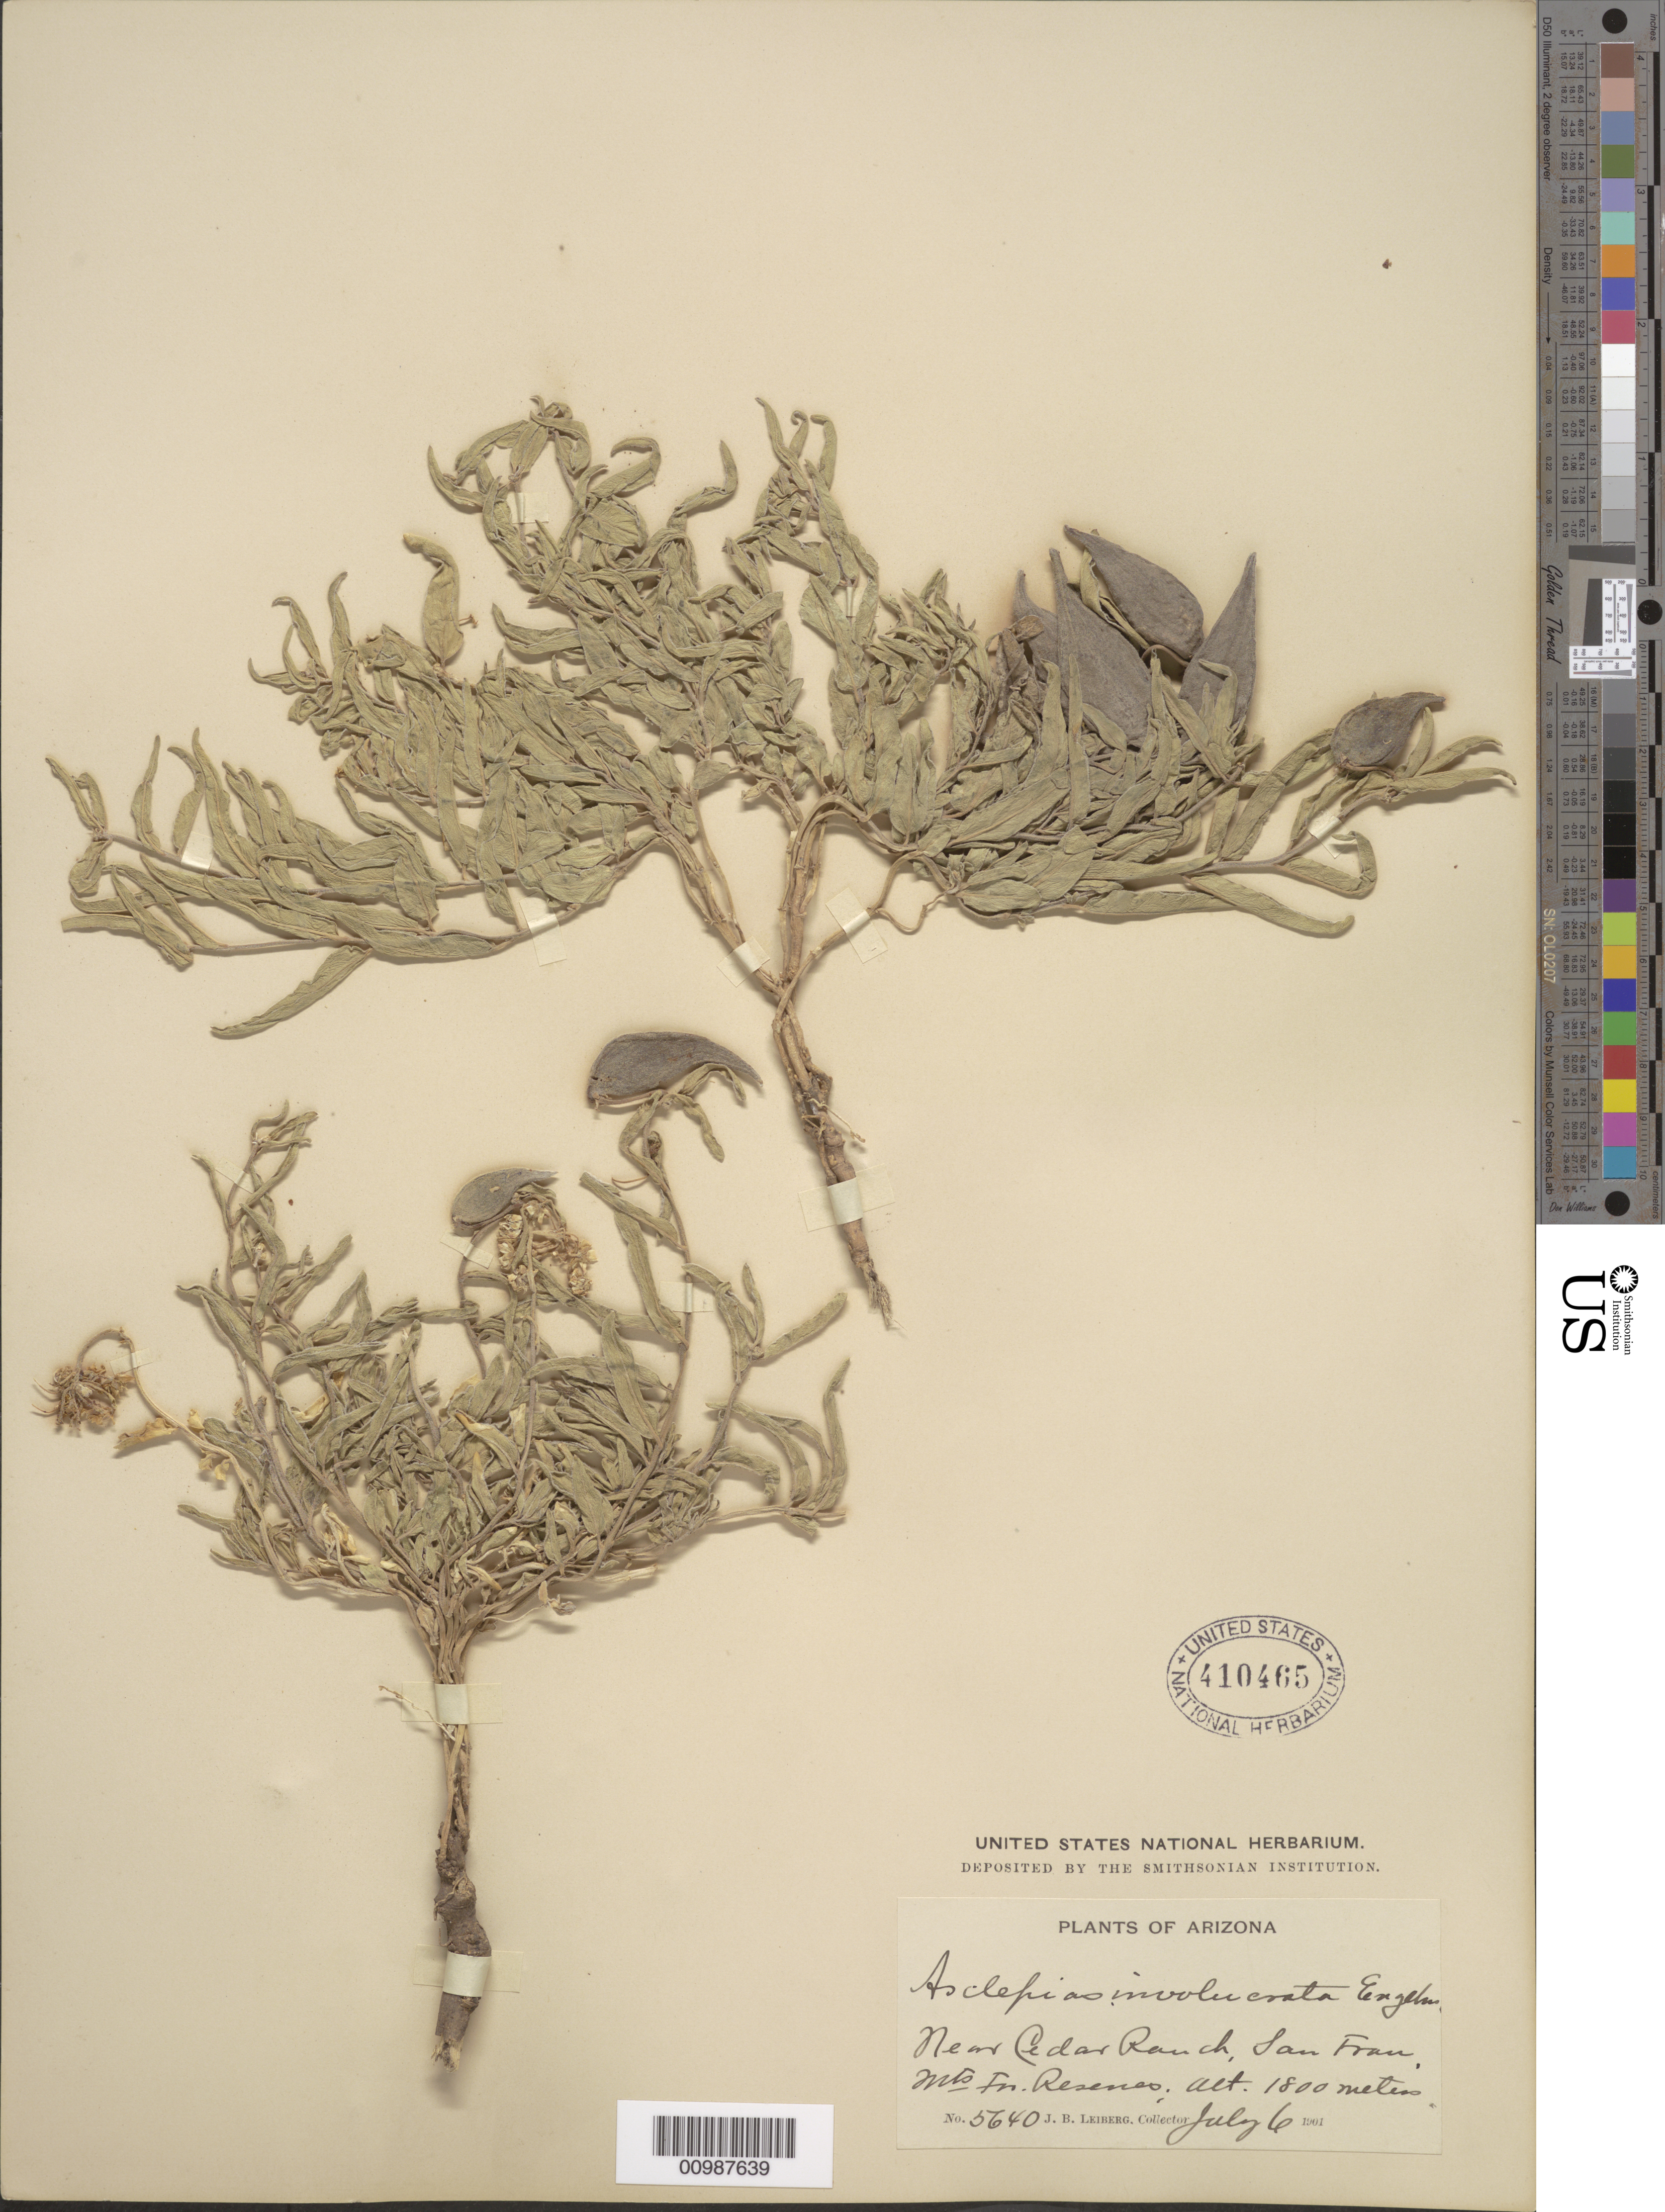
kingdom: Plantae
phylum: Tracheophyta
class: Magnoliopsida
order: Gentianales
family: Apocynaceae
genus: Asclepias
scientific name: Asclepias involucrata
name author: Engelm. ex Torr.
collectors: J. Leiberg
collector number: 5640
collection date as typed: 06 Jul 1901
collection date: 1901-07-06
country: United States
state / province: Arizona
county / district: Greenlee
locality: Near Cedar Ranch, San Francisco Mountains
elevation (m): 1800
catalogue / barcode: US 410465